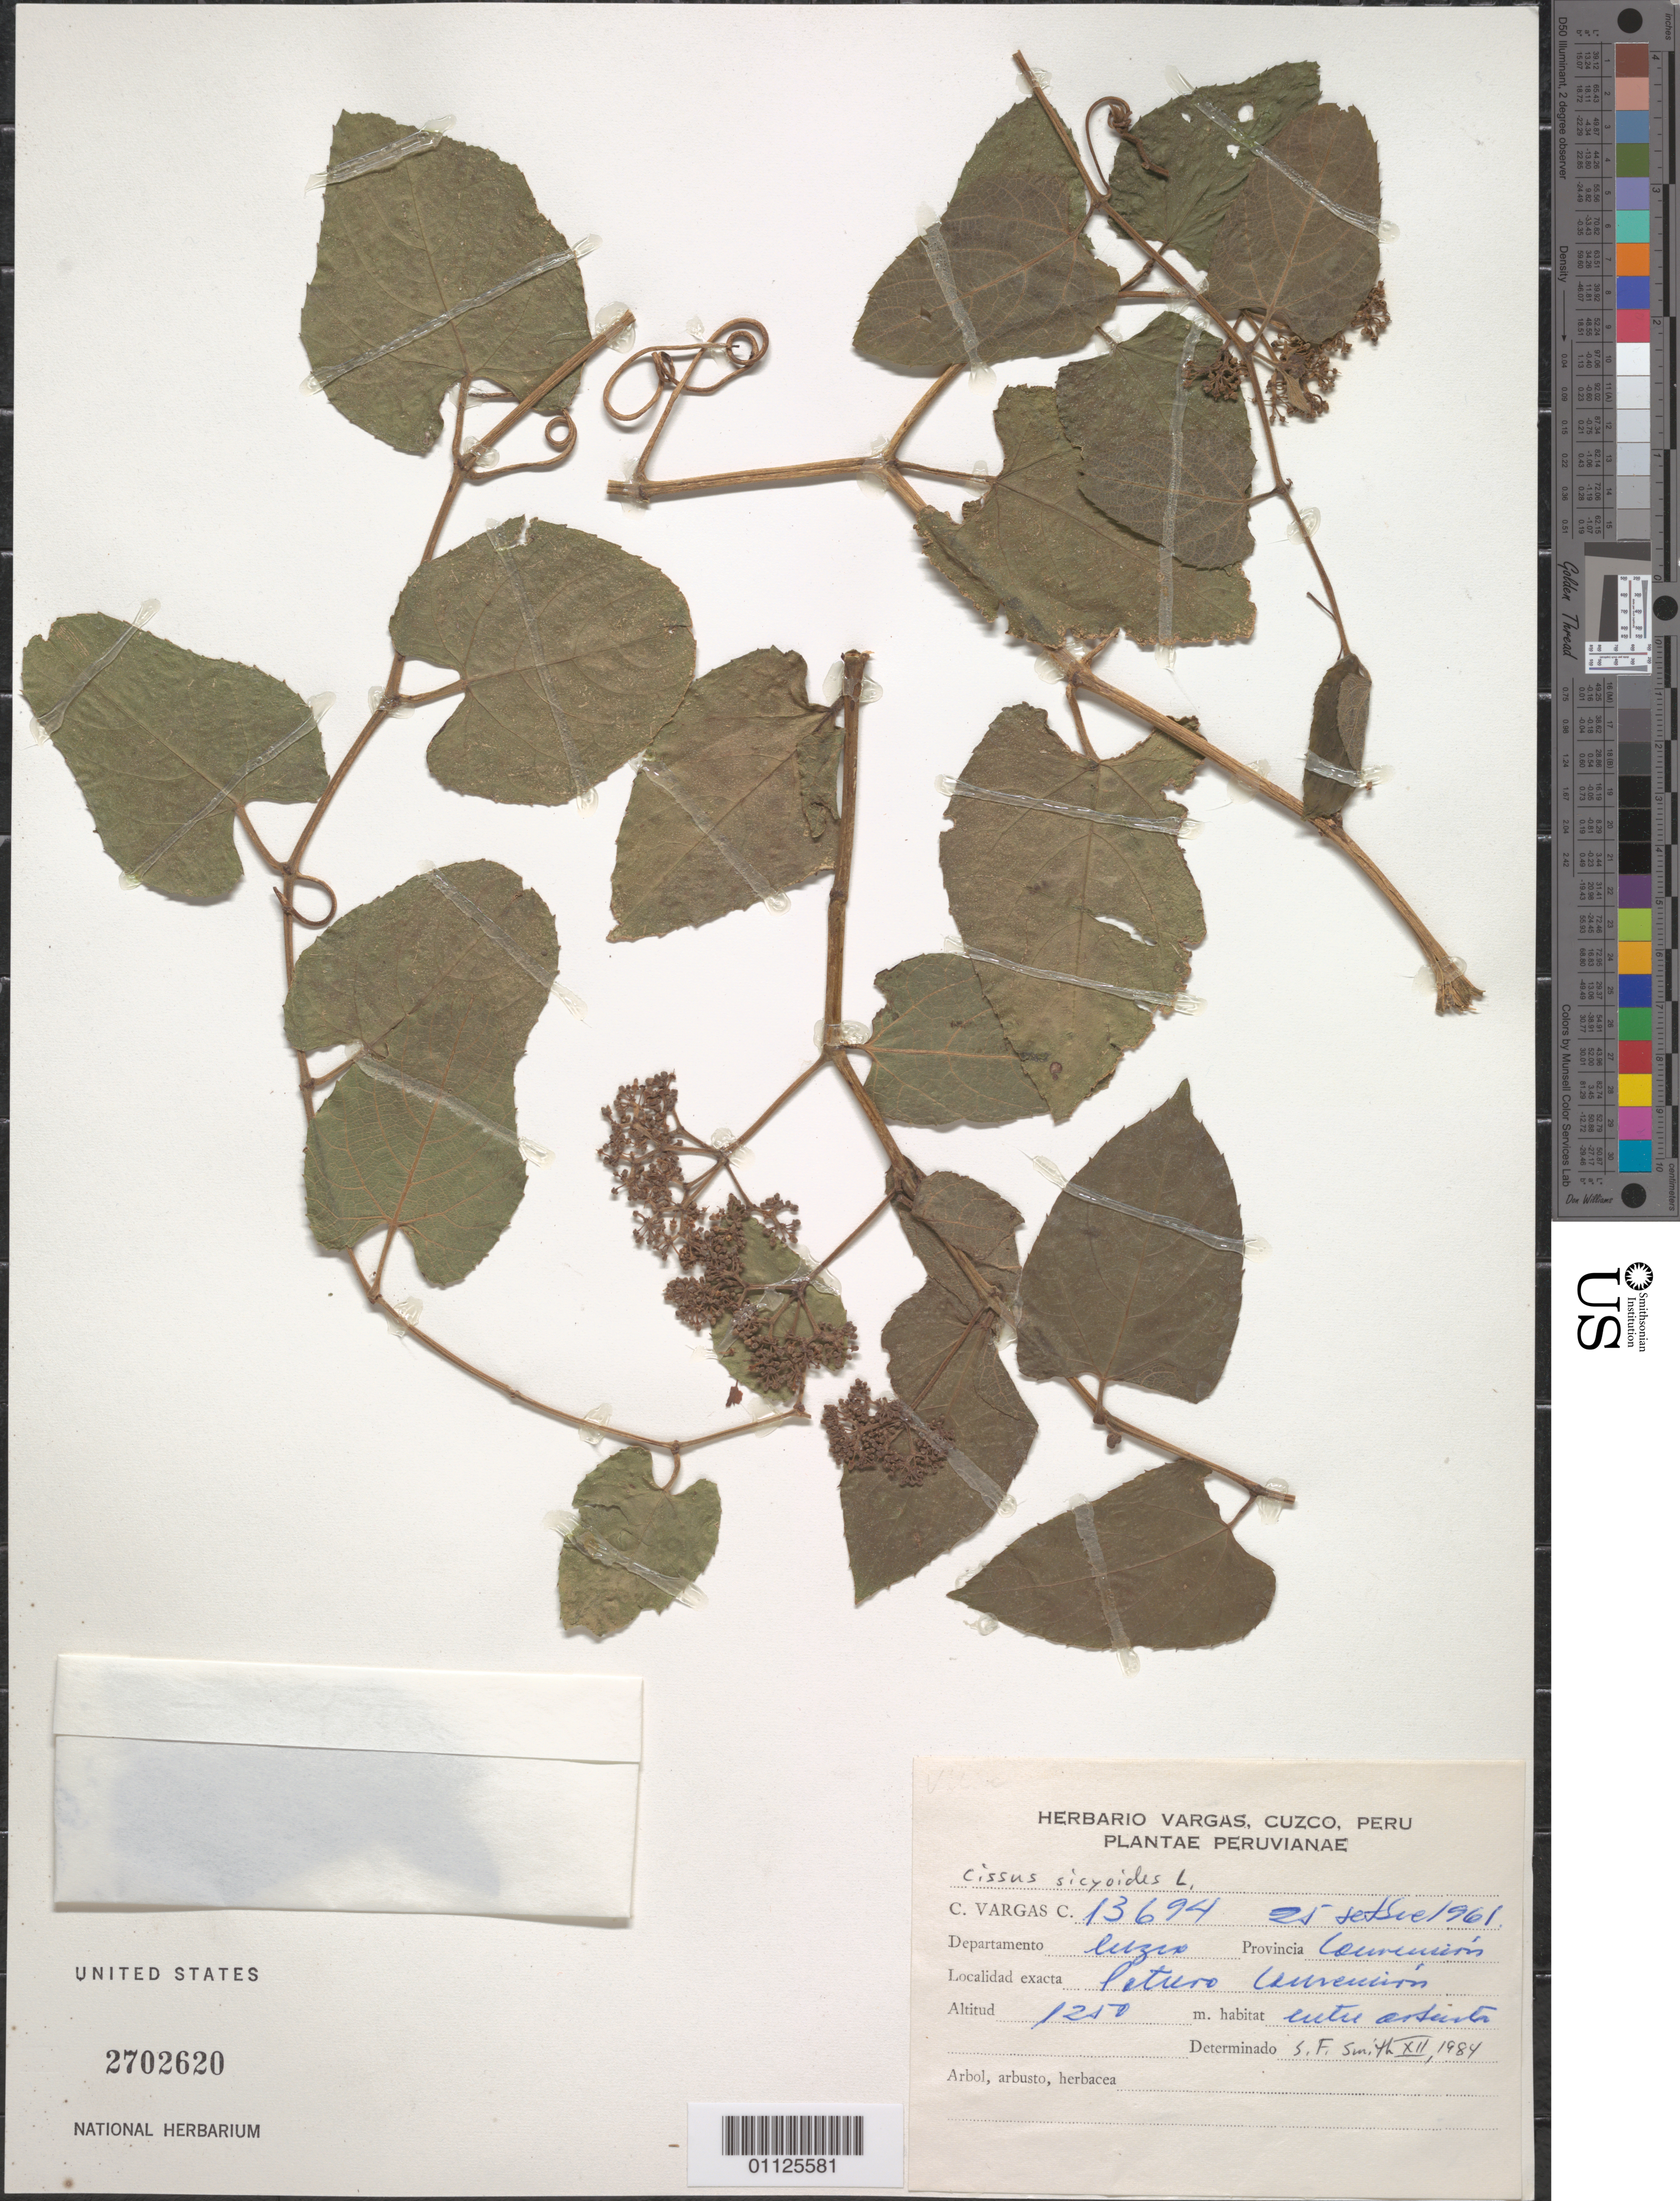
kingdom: Plantae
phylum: Tracheophyta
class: Magnoliopsida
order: Vitales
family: Vitaceae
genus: Cissus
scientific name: Cissus verticillata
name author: (L.) Nicolson & C.E. Jarvis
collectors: C. Vargas Calderón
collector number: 13694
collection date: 1961-09-25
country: Peru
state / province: Cusco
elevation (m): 1250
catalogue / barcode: US 2702620